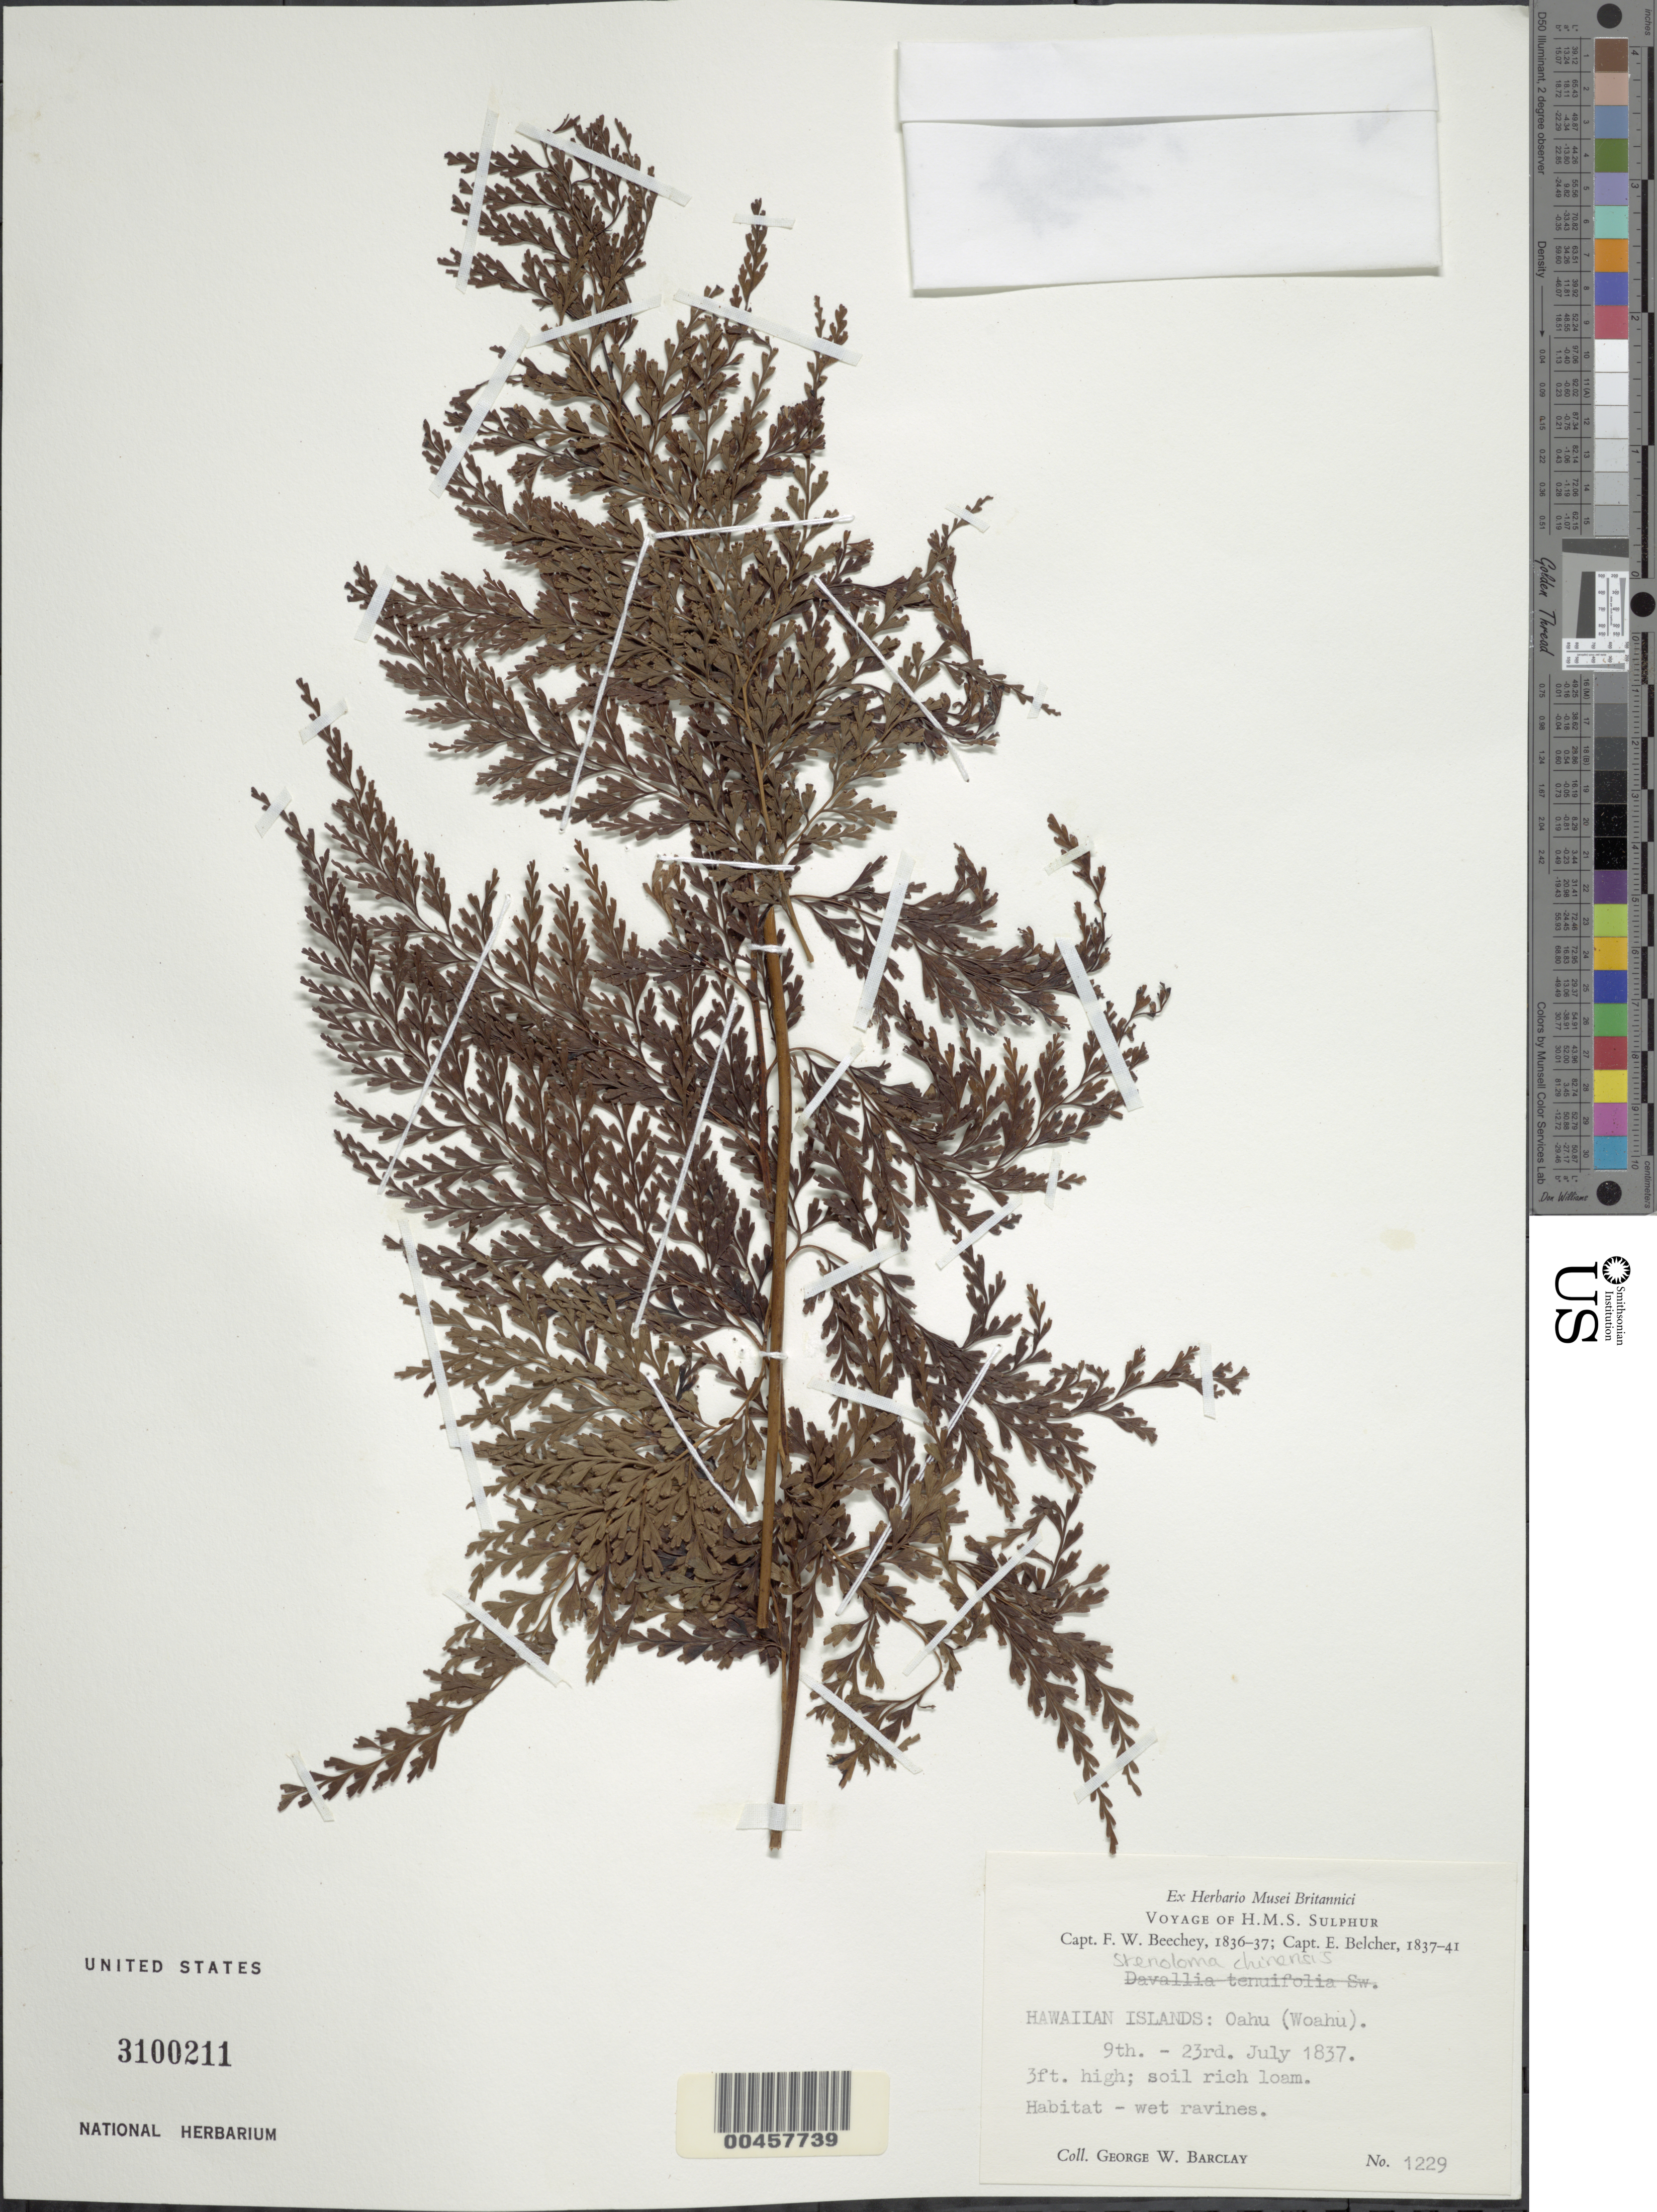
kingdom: Plantae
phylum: Tracheophyta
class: Polypodiopsida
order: Polypodiales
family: Lindsaeaceae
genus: Sphenomeris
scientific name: Sphenomeris chinensis var. chinensis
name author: (L.) Maxon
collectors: G. W. Barclay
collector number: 1229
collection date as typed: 9 Jul 1837 to 23 Jul 1837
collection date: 1837-07-09/1837-07-23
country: United States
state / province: Hawaii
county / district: Honolulu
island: Oahu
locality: Hawaiian Islands: Oahu (Woahu)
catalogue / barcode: US 3100211